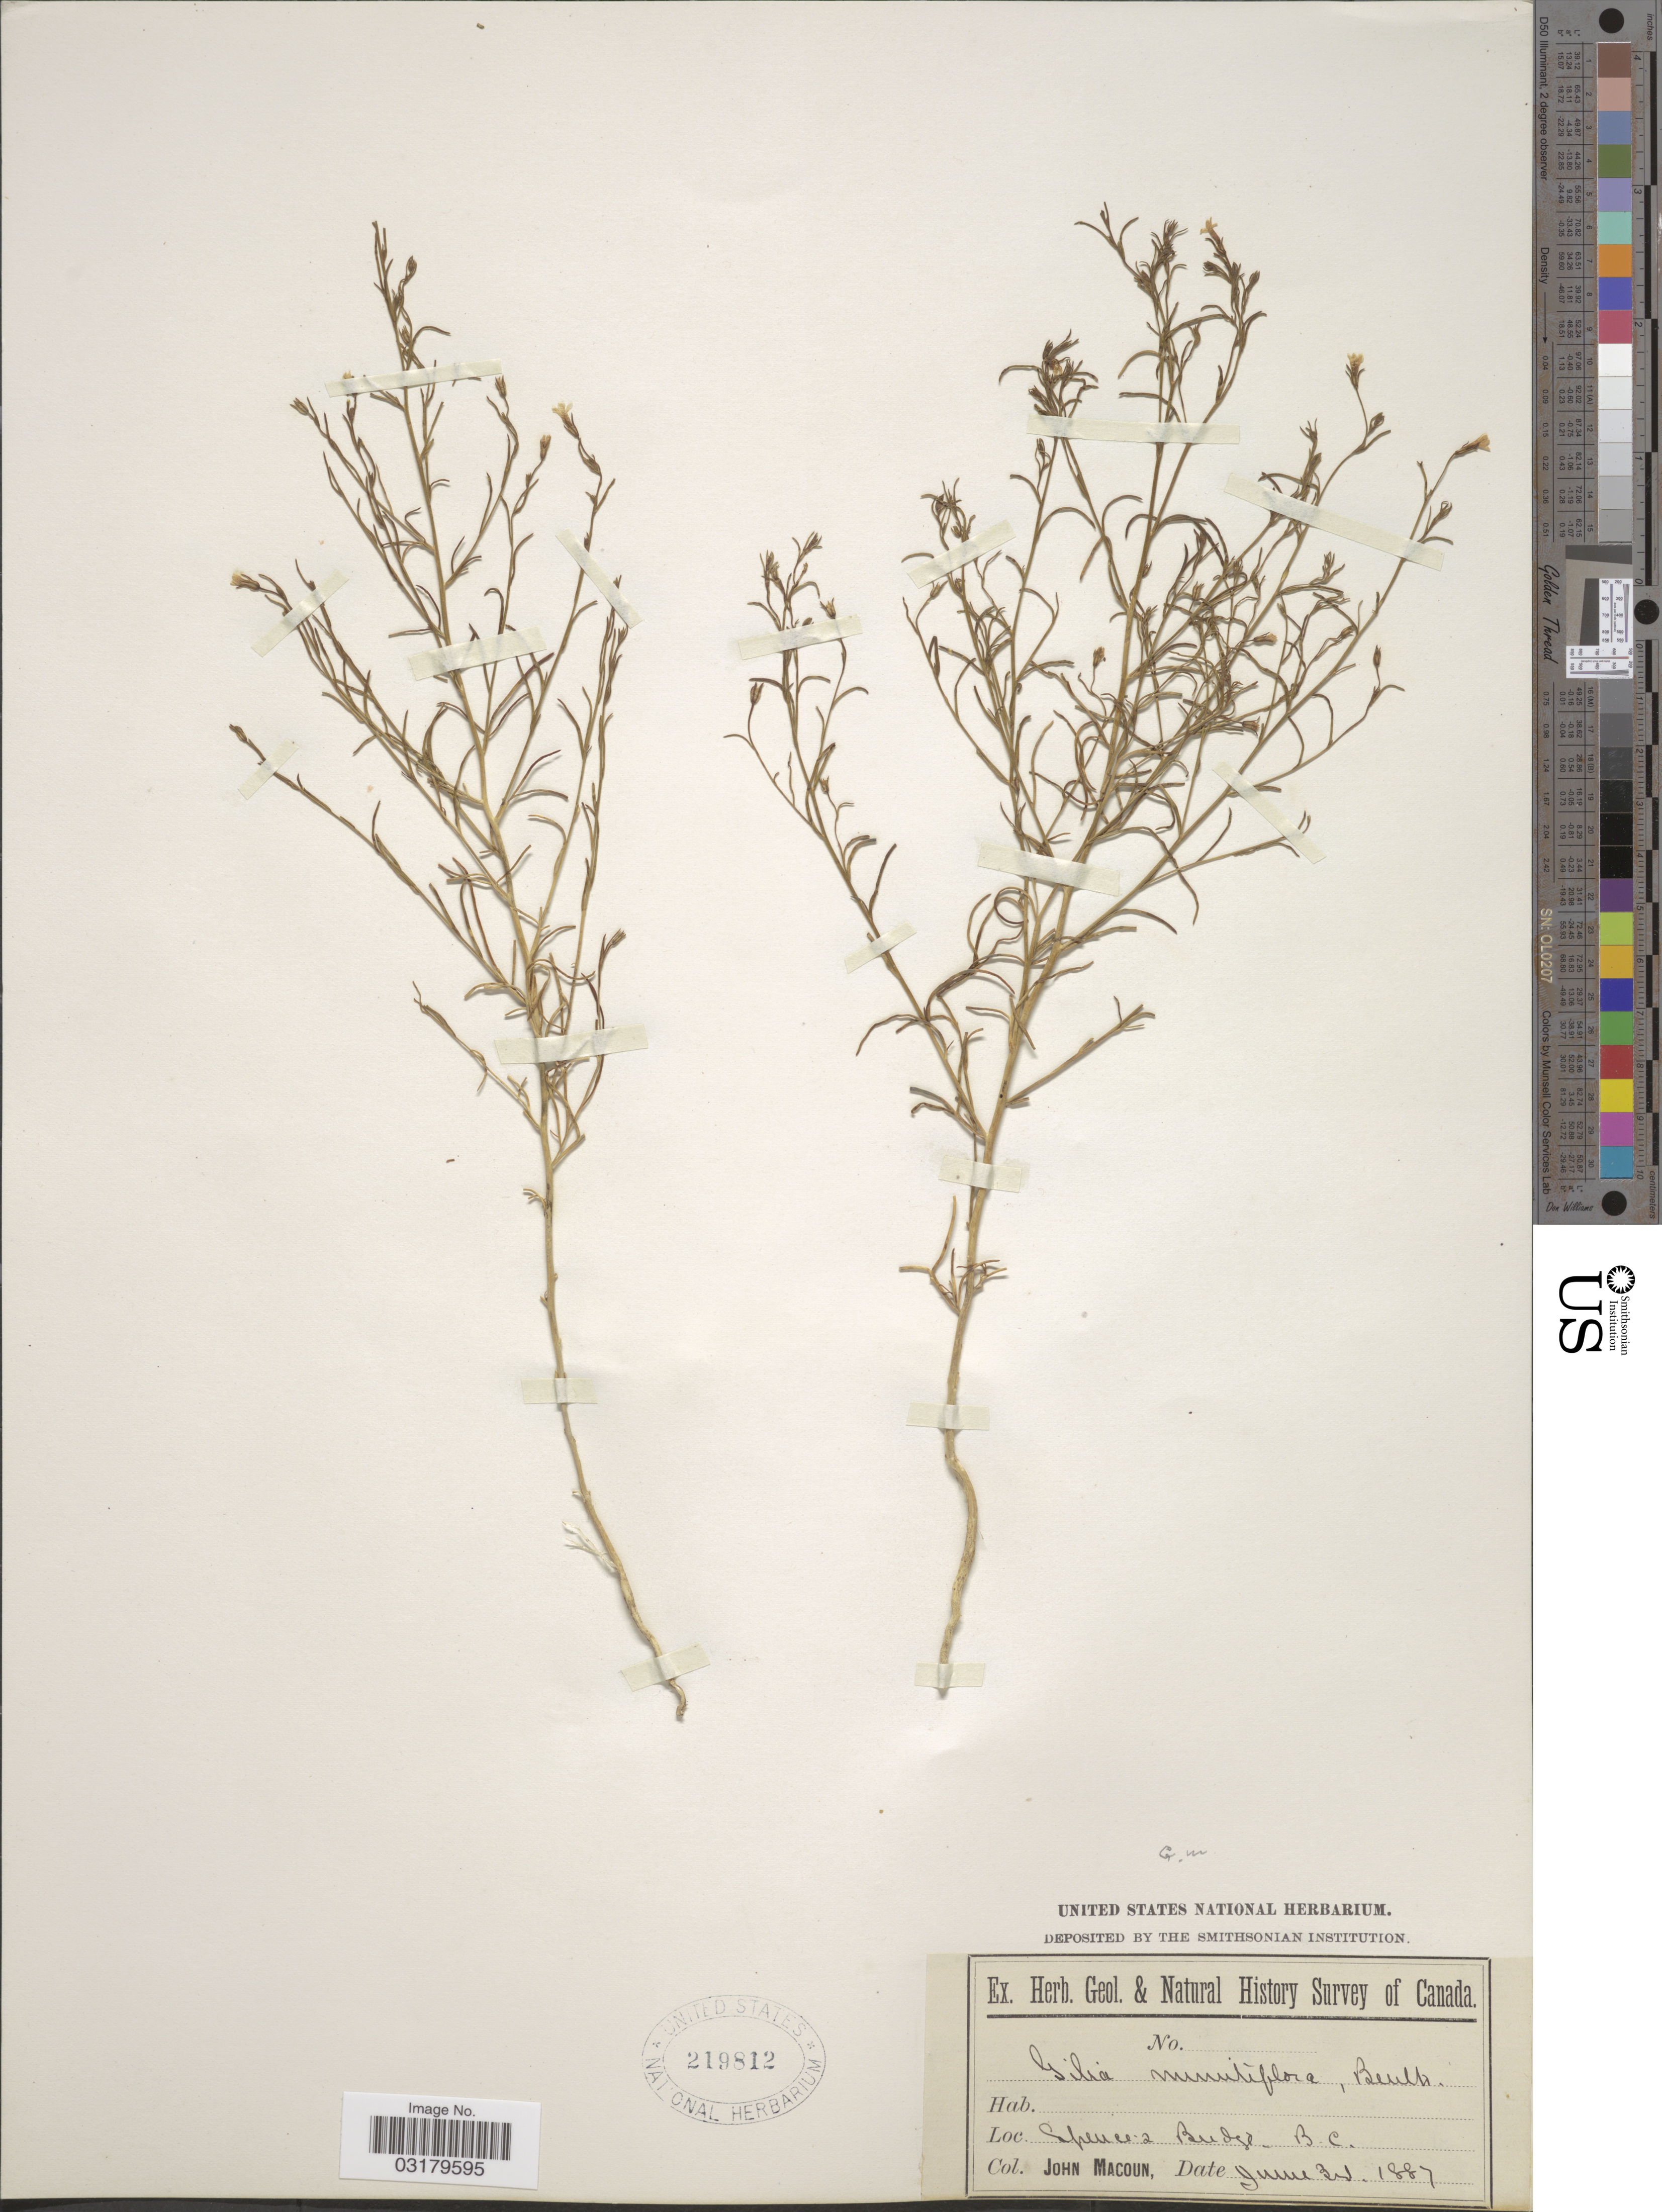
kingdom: Plantae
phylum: Tracheophyta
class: Magnoliopsida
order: Ericales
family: Polemoniaceae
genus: Microgilia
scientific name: Microgilia minutiflora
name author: (J.M. Porter & L.A. Johnson) Benth.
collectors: J. Macoun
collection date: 1887-06-03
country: Canada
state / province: British Columbia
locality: Spence's Bridge.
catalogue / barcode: US 219812